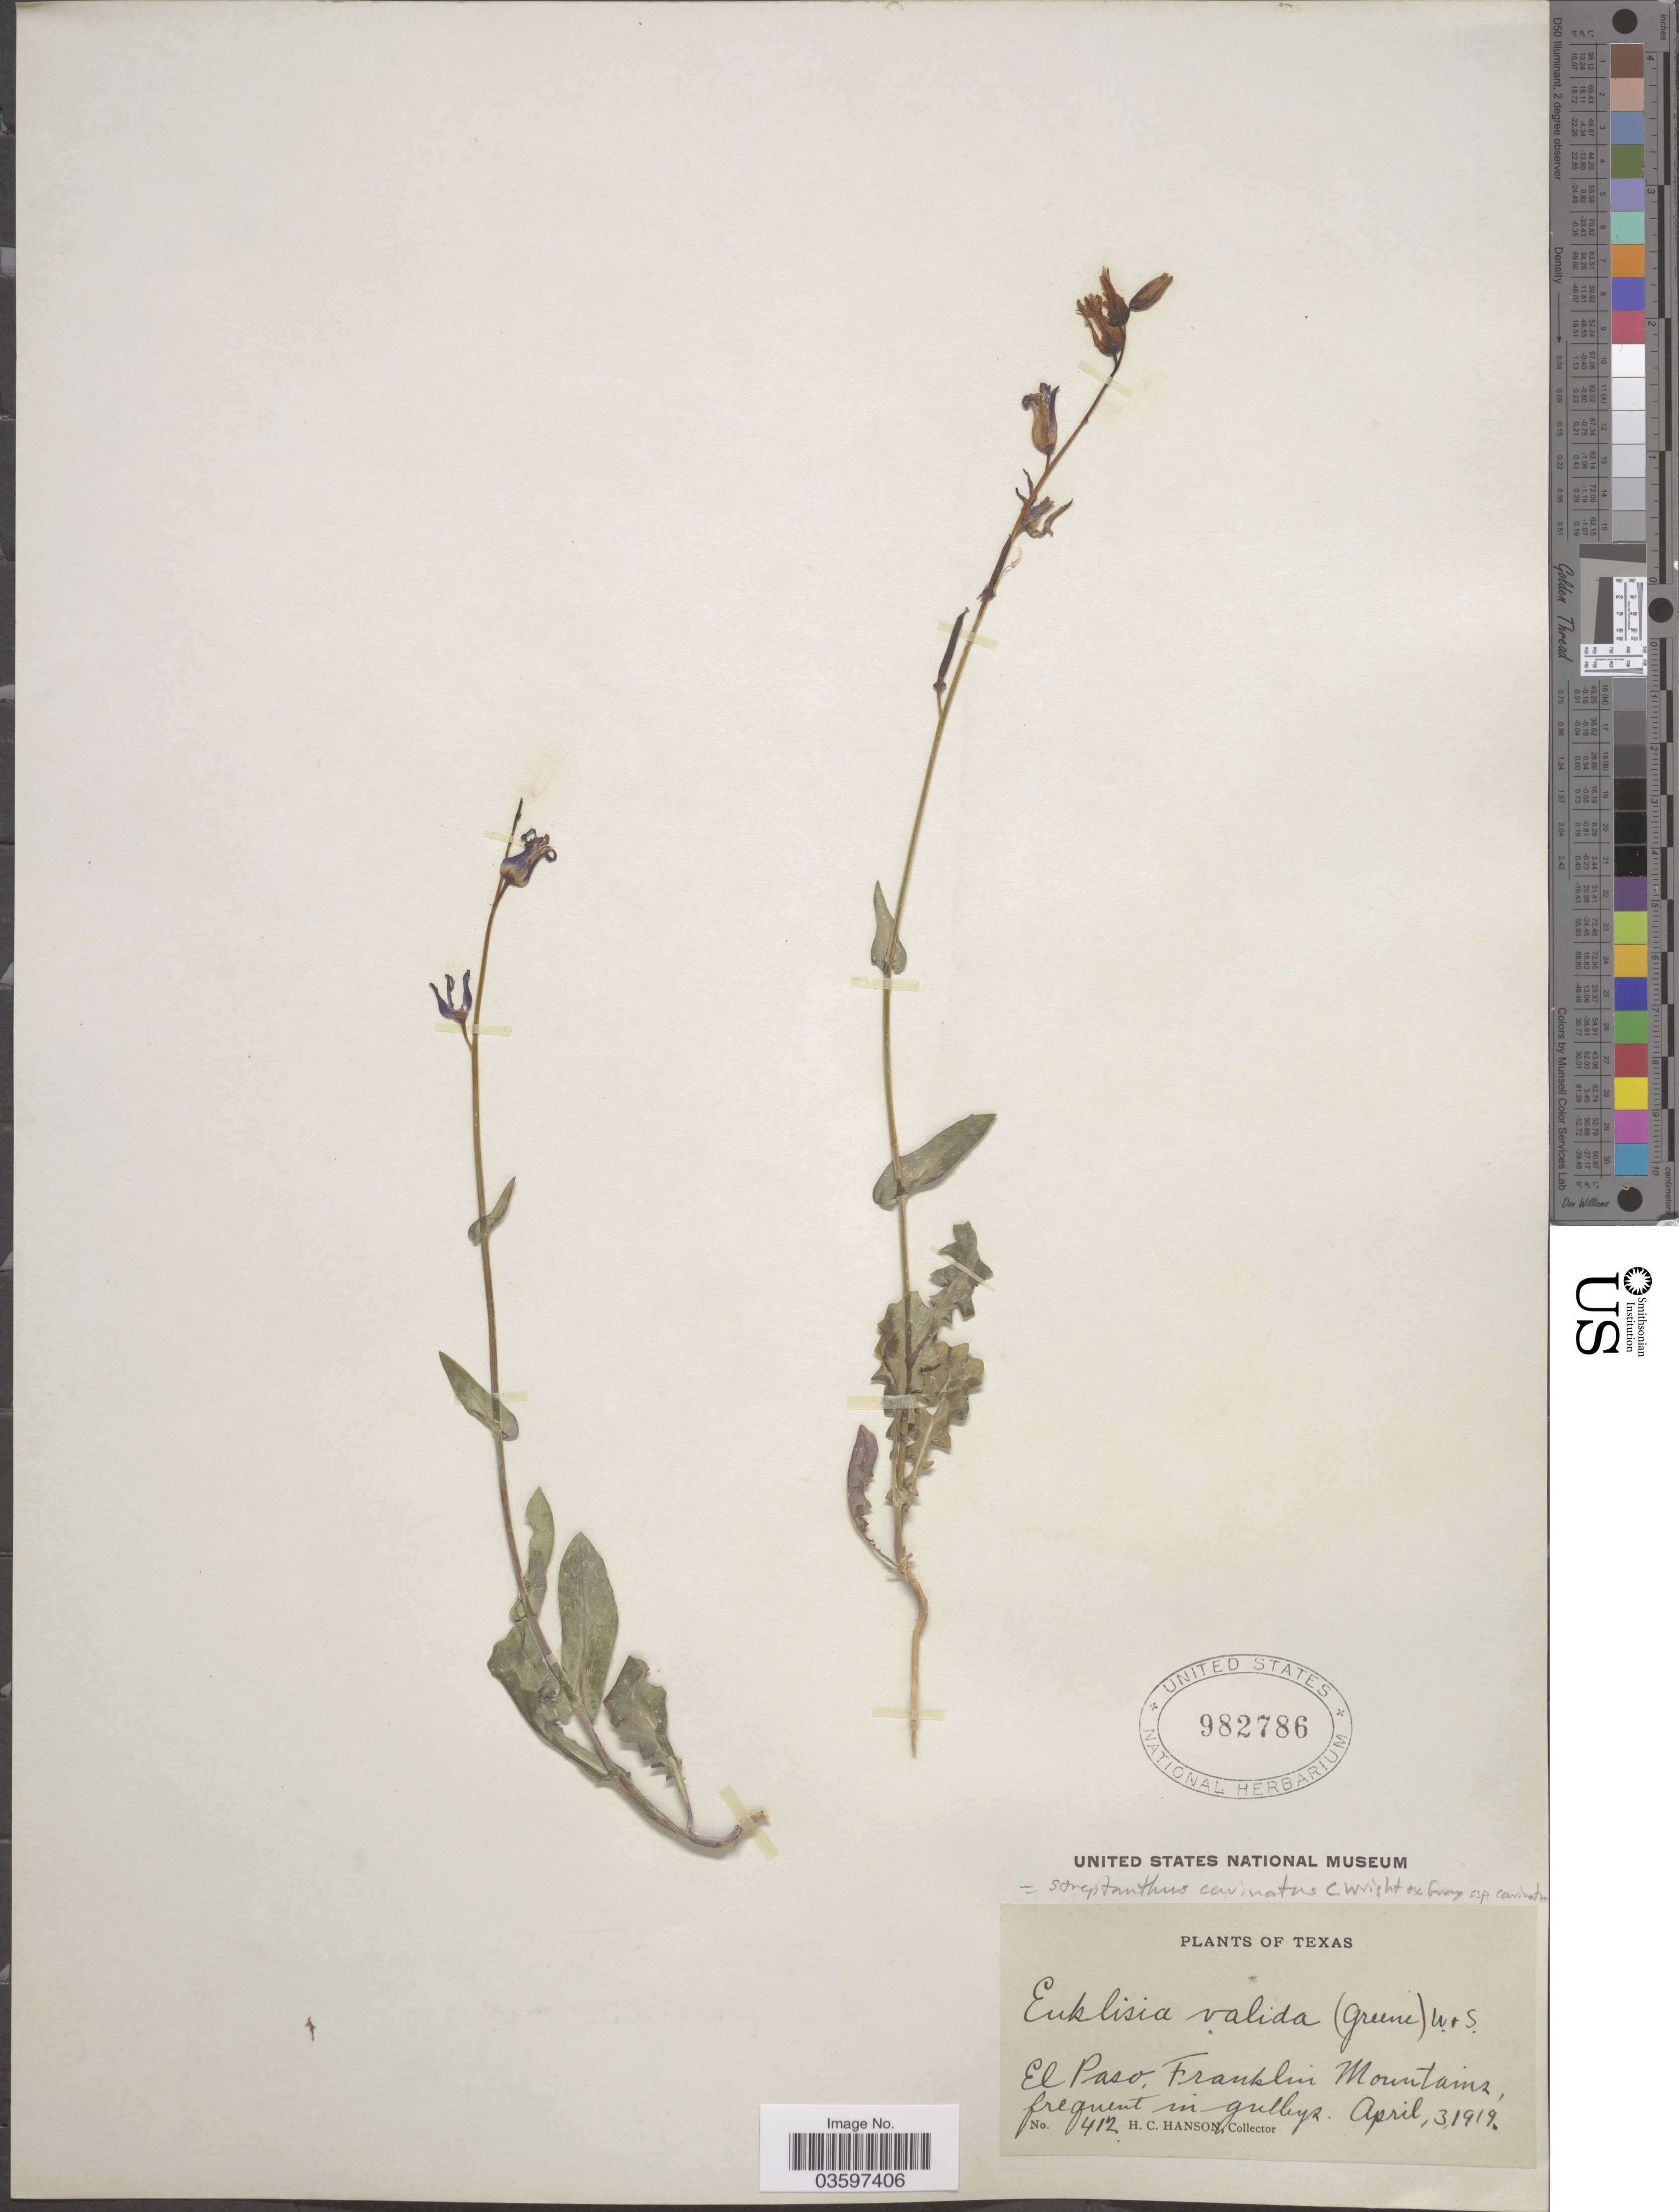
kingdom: Plantae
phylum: Tracheophyta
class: Magnoliopsida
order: Brassicales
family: Brassicaceae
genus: Streptanthus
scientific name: Streptanthus carinatus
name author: C. Wright ex A. Gray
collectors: H. Hanson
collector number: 412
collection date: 1919-04-03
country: United States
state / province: Texas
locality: El Paso Franklin Mountains.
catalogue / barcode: US 982786